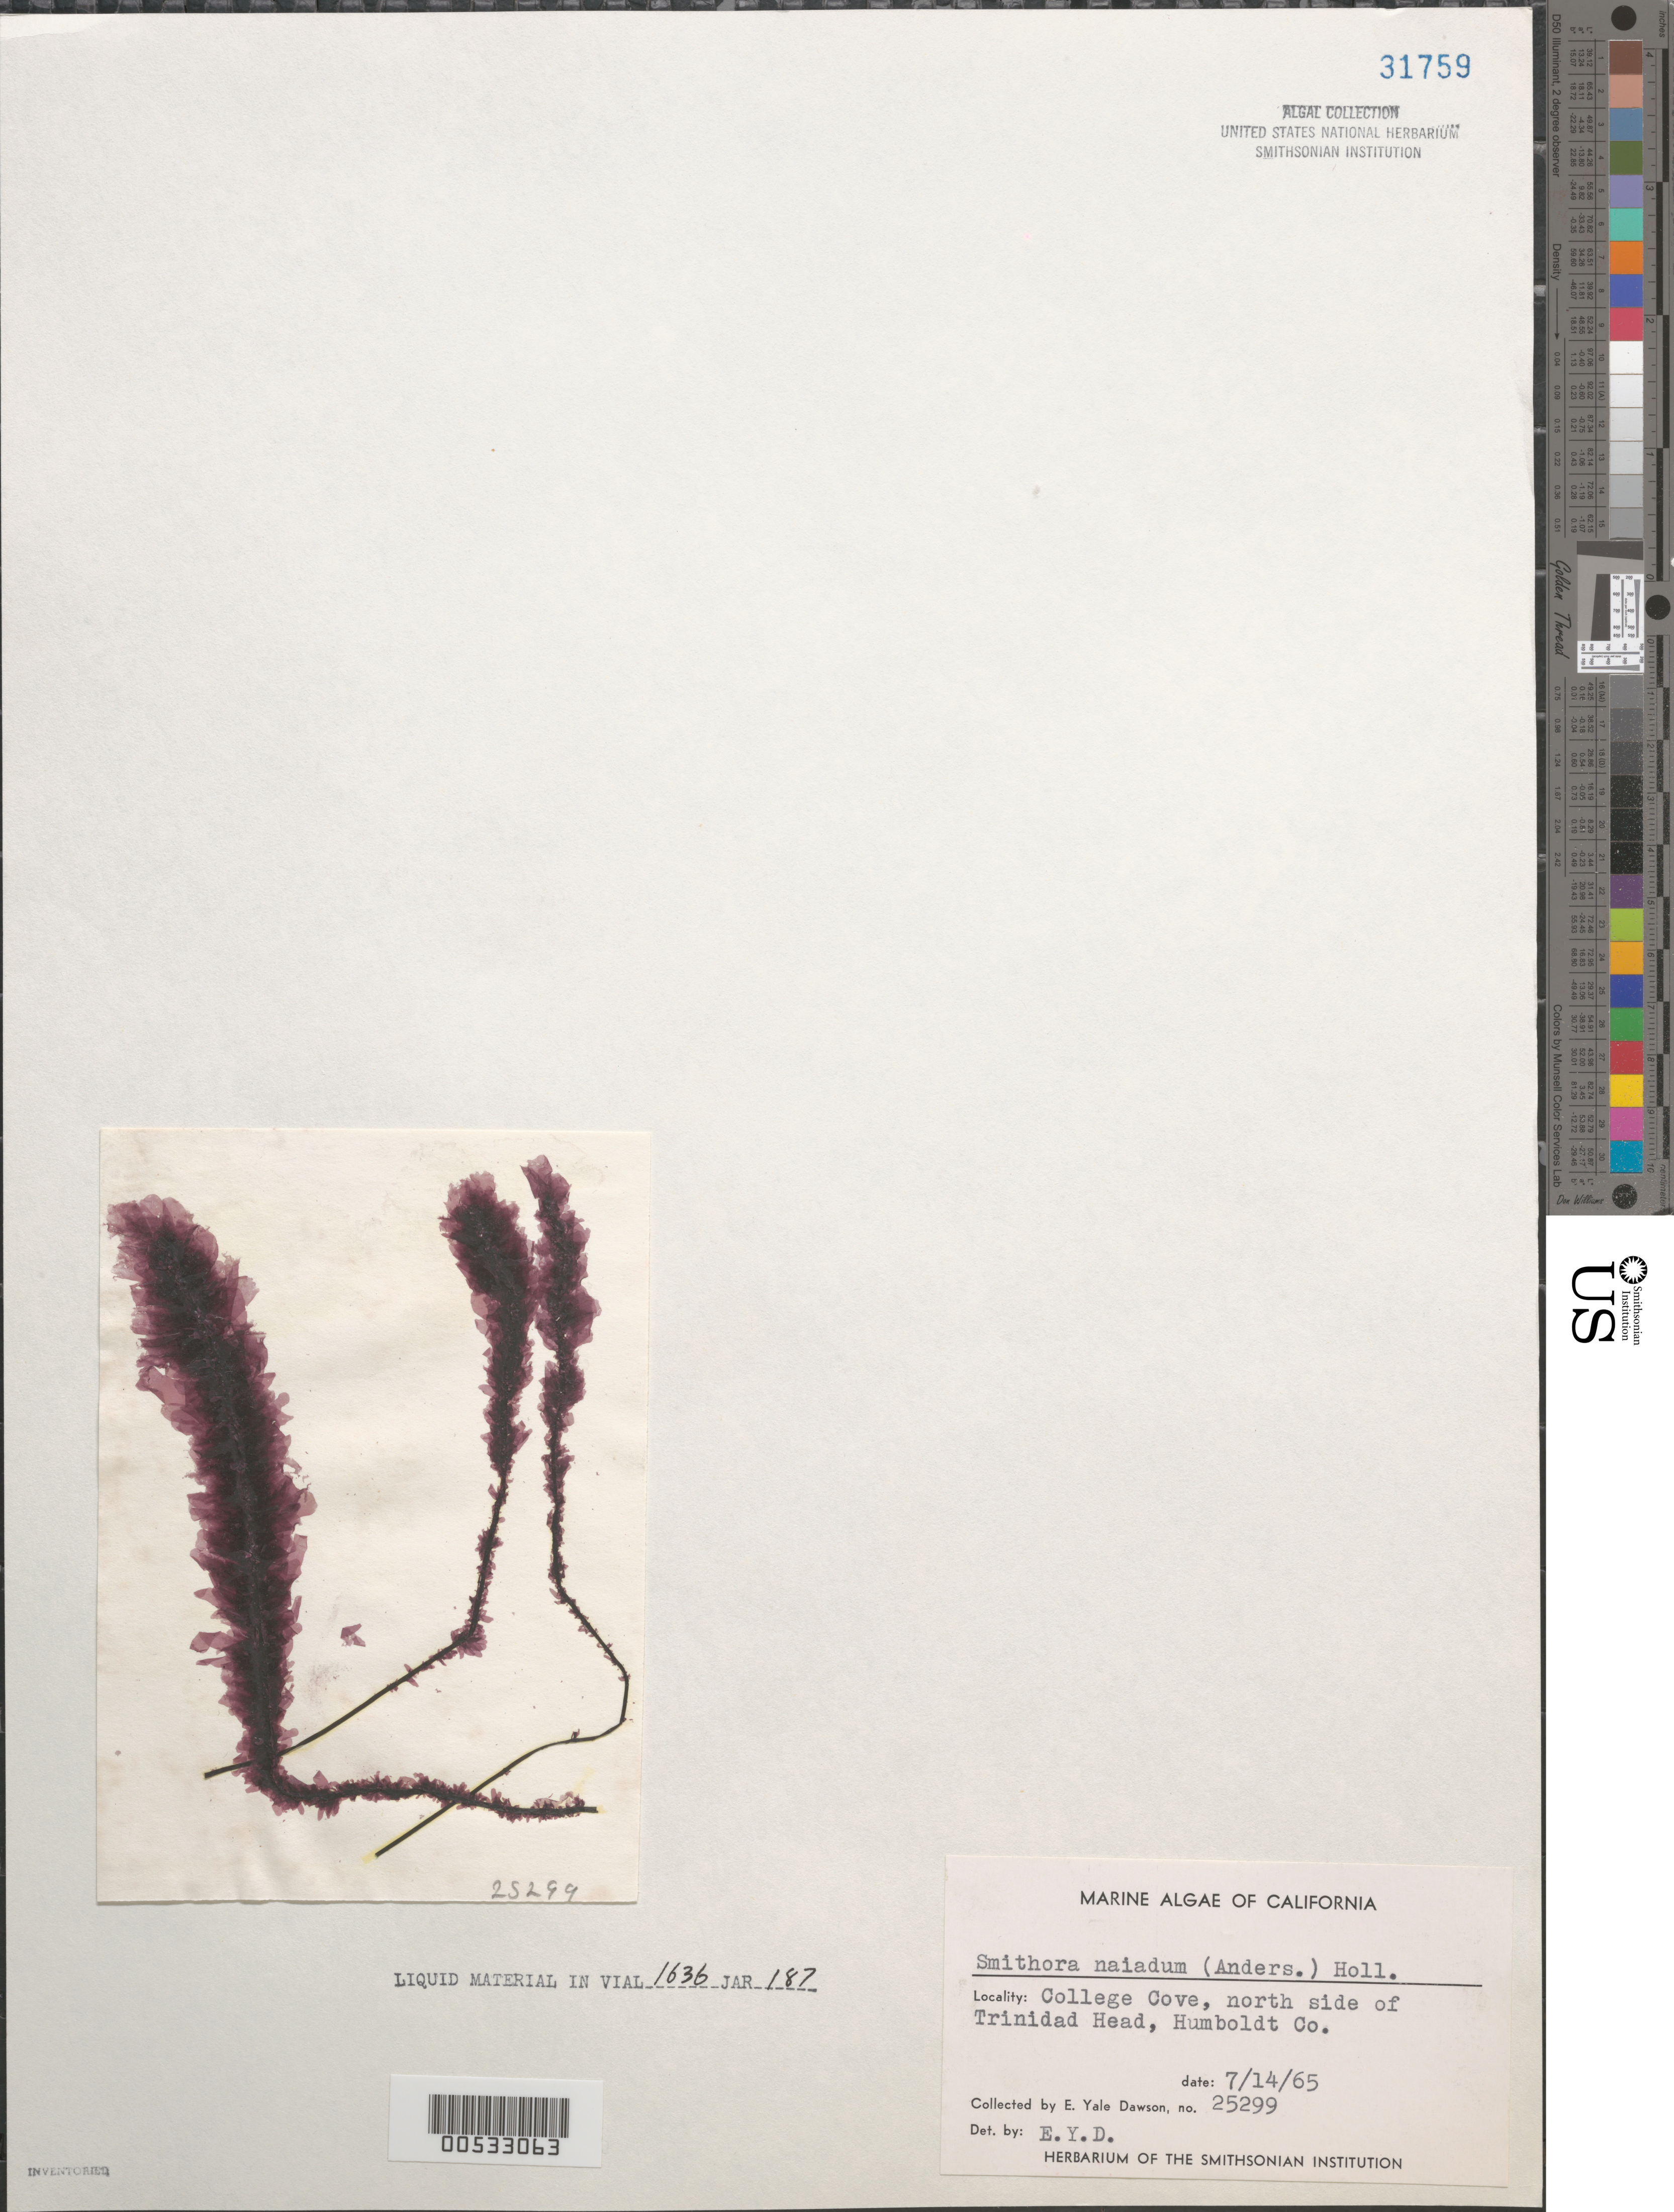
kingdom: Plantae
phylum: Rhodophyta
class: Compsopogonophyceae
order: Erythropeltidales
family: Erythrotrichiaceae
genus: Smithora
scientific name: Smithora naiadum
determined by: Dawson, E. Y.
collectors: E. Y. Dawson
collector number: EYD 25299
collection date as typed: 14 Jul 1965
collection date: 1965-07-14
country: United States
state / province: California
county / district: Humboldt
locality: College Cove, north side of Trinidad Head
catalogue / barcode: US 31759